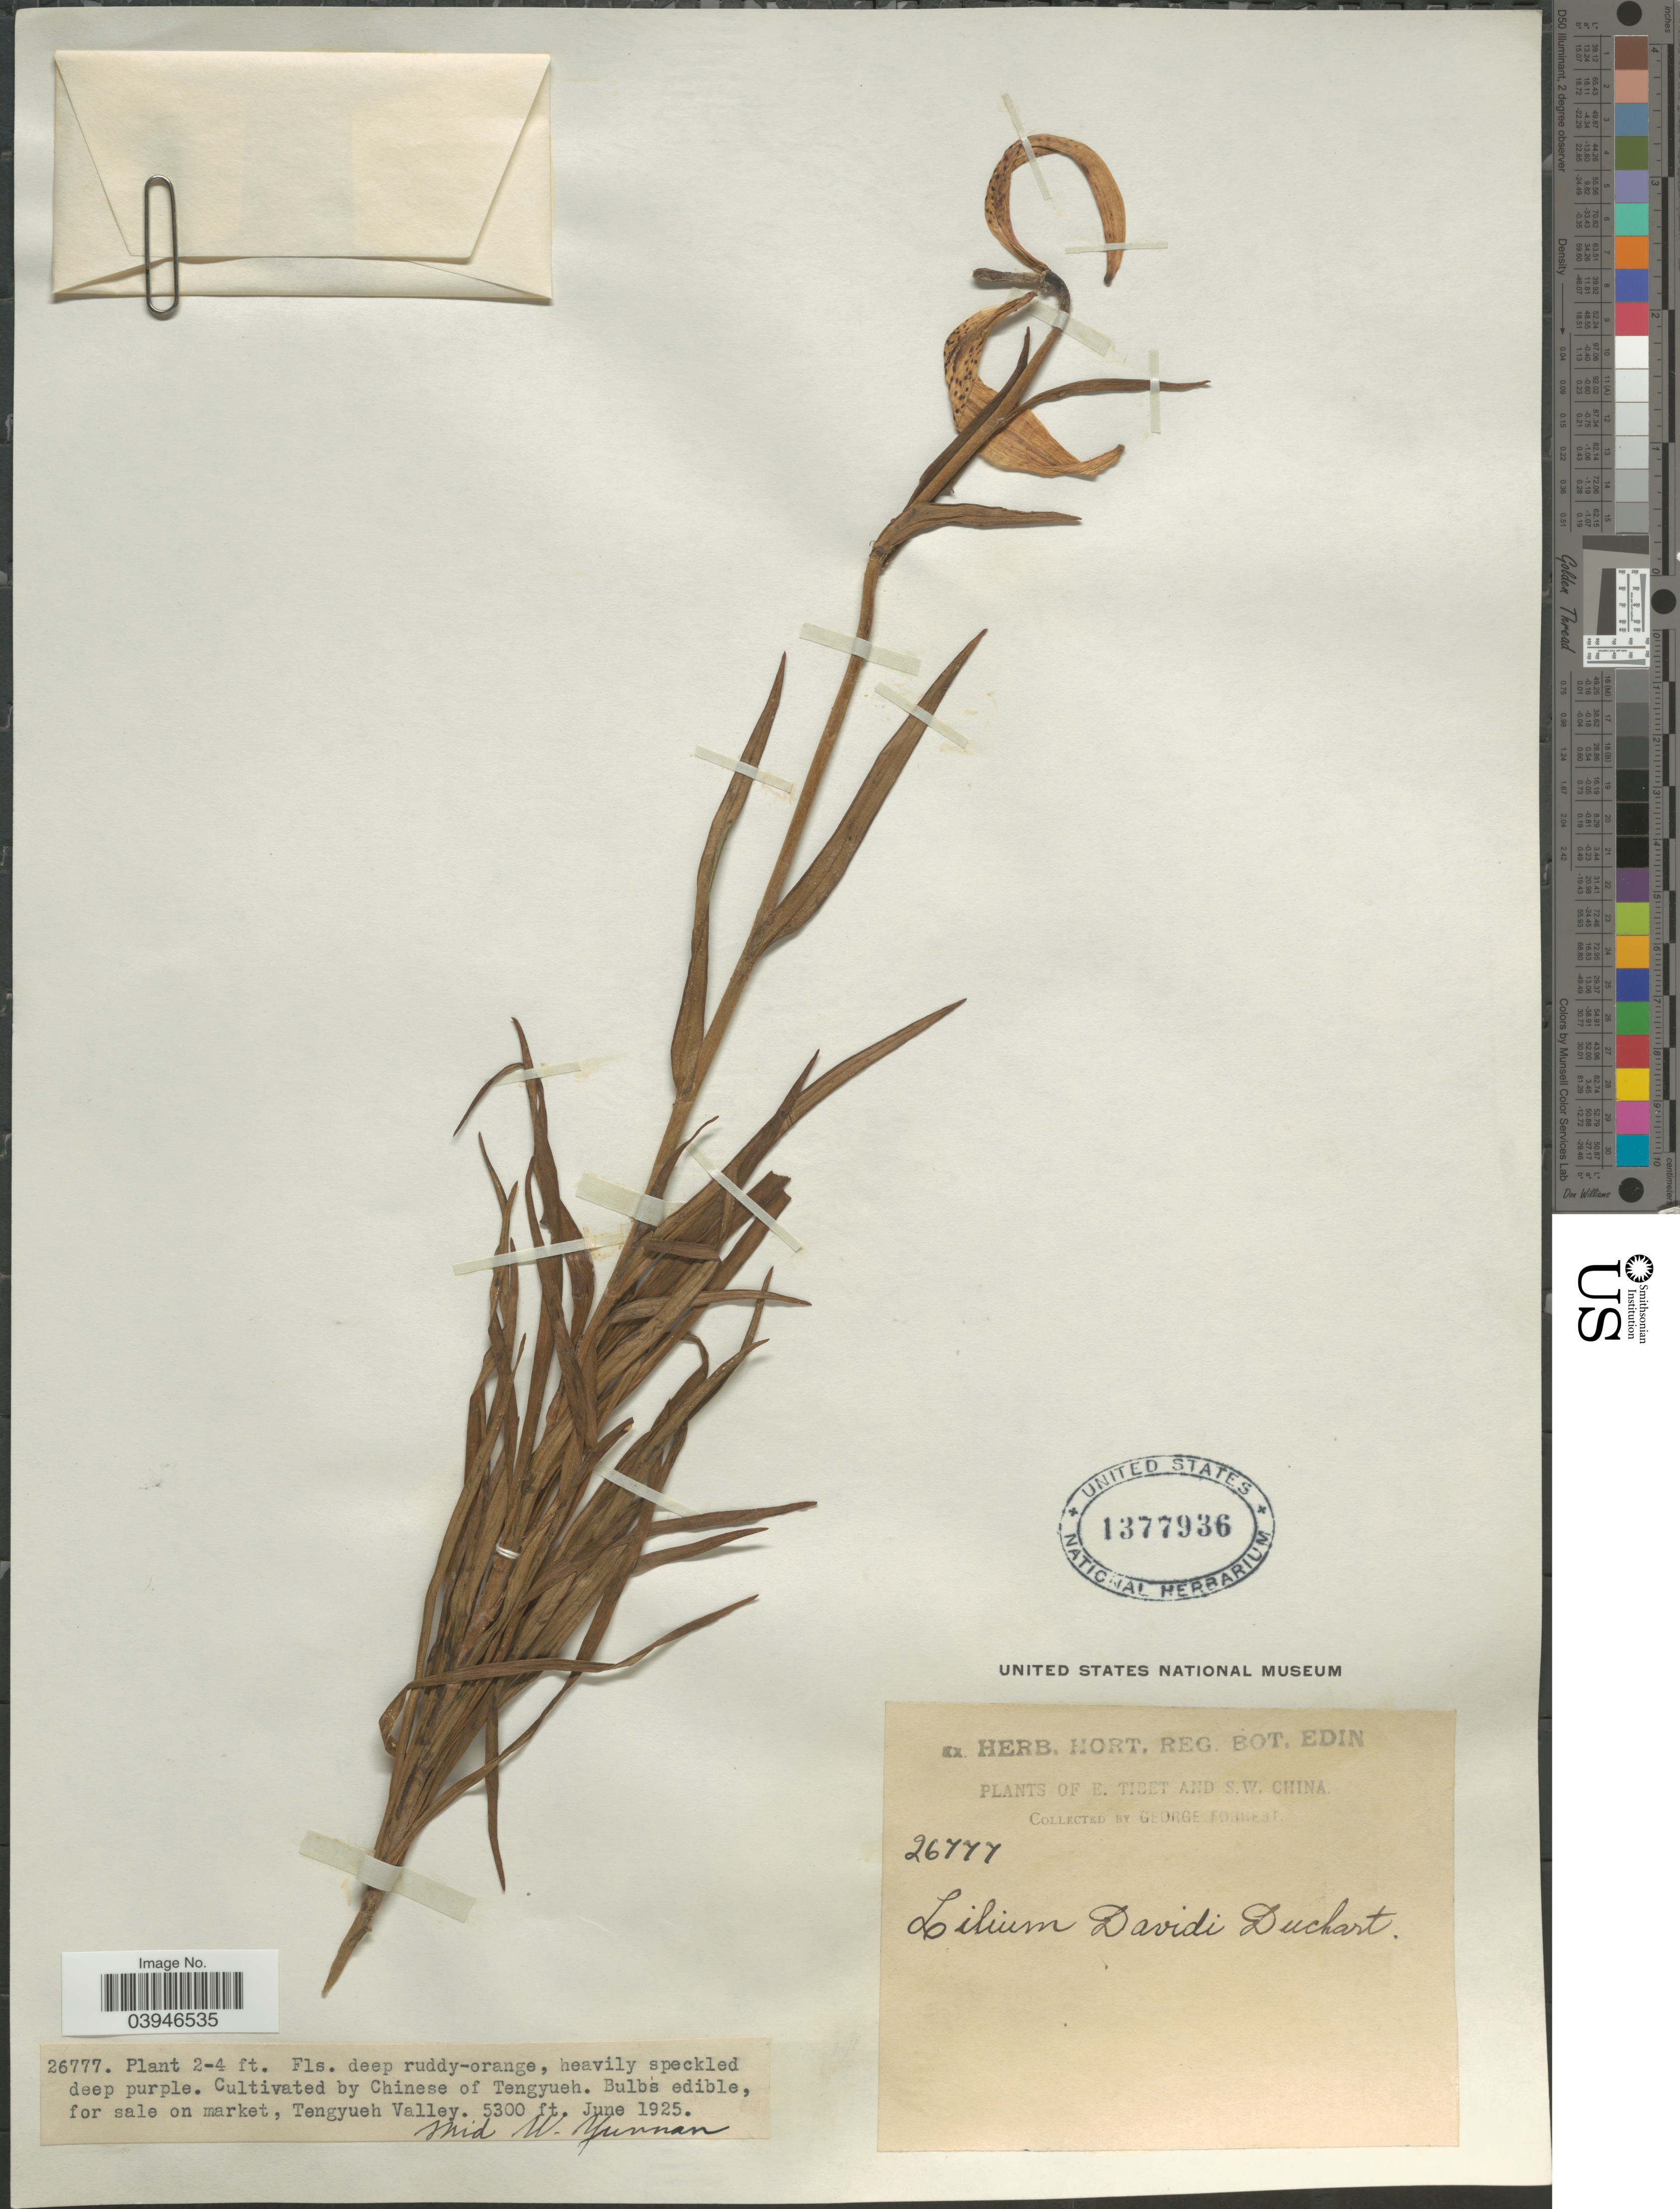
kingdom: Plantae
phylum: Tracheophyta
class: Liliopsida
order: Liliales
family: Liliaceae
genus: Lilium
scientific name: Lilium davidii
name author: Duch. ex Elwes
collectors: G. Forrest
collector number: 26777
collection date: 1925-06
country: China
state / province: Yunnan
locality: S. W. China. Cultivated by Chinese of Tengyueh. Tengyueh Valley. Mid W. Yunnan.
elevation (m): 1615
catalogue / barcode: US 1377936